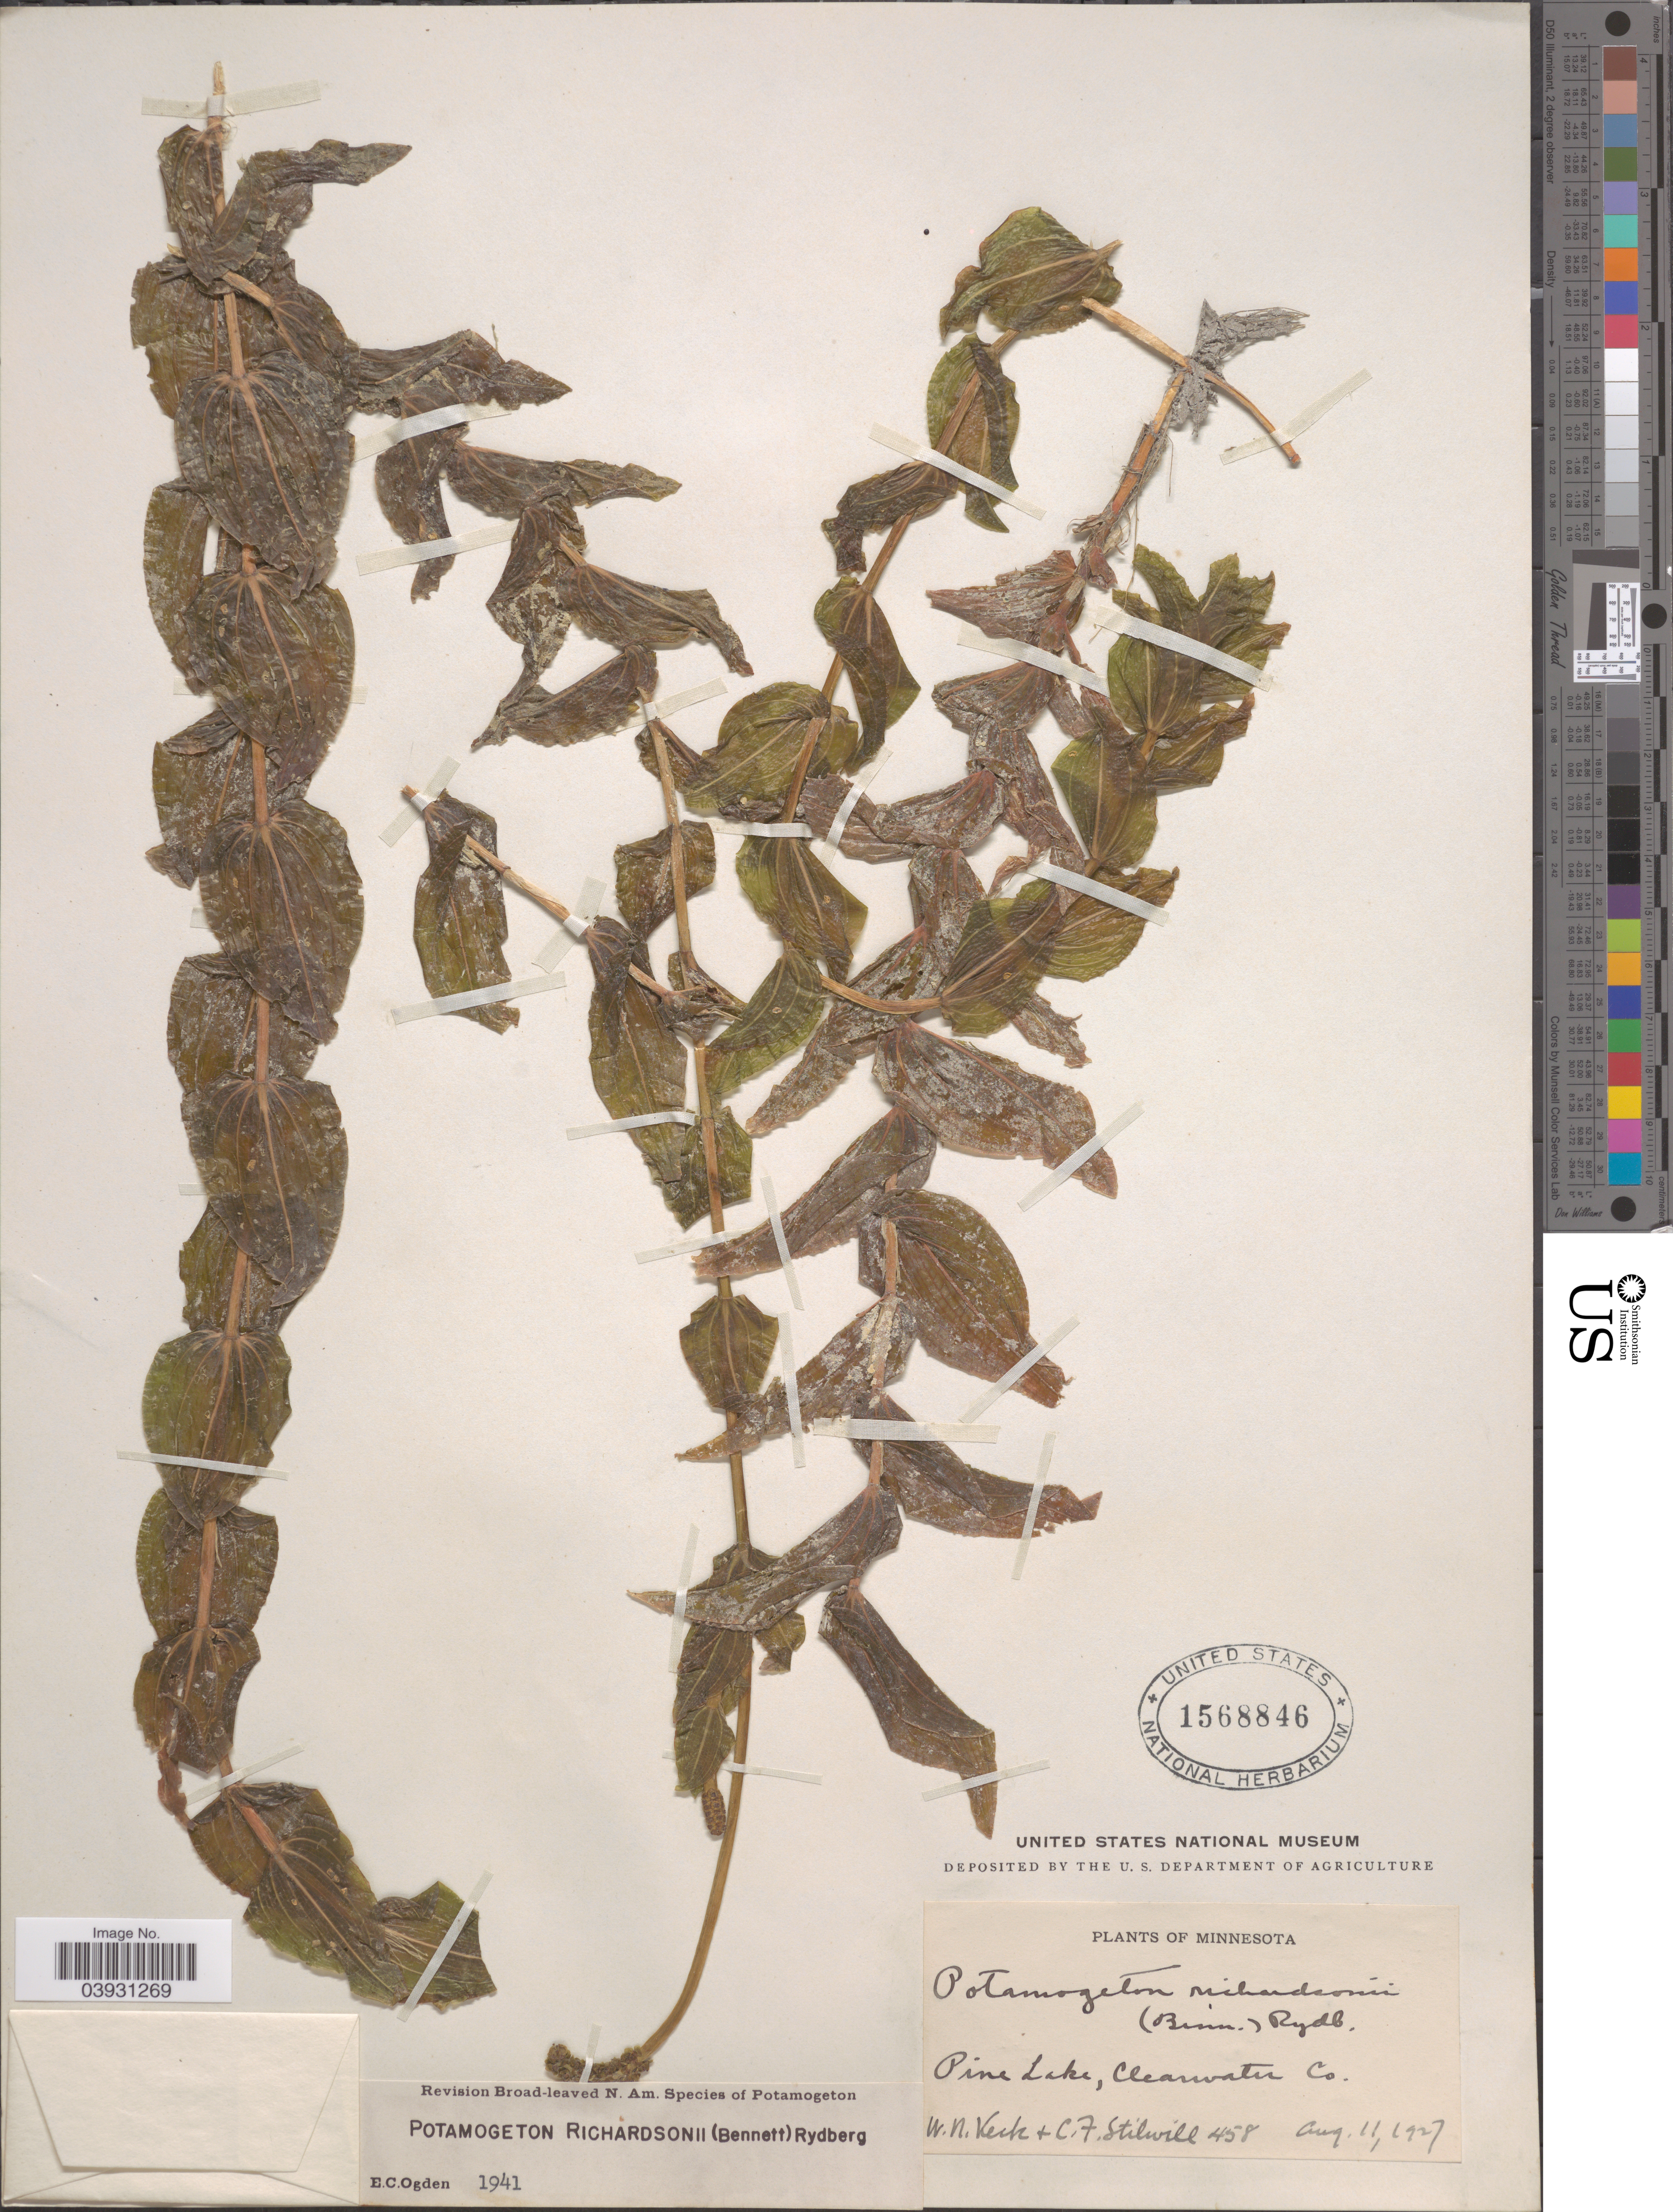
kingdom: Plantae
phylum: Tracheophyta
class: Liliopsida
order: Alismatales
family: Potamogetonaceae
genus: Potamogeton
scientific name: Potamogeton richardsonii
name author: (A.W. Benn.) Rydb.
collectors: W. Keck & C. Stilwill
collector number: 458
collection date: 1927-08-11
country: United States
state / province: Minnesota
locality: Pine Lake, Clearwater Co.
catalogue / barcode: US 1568846